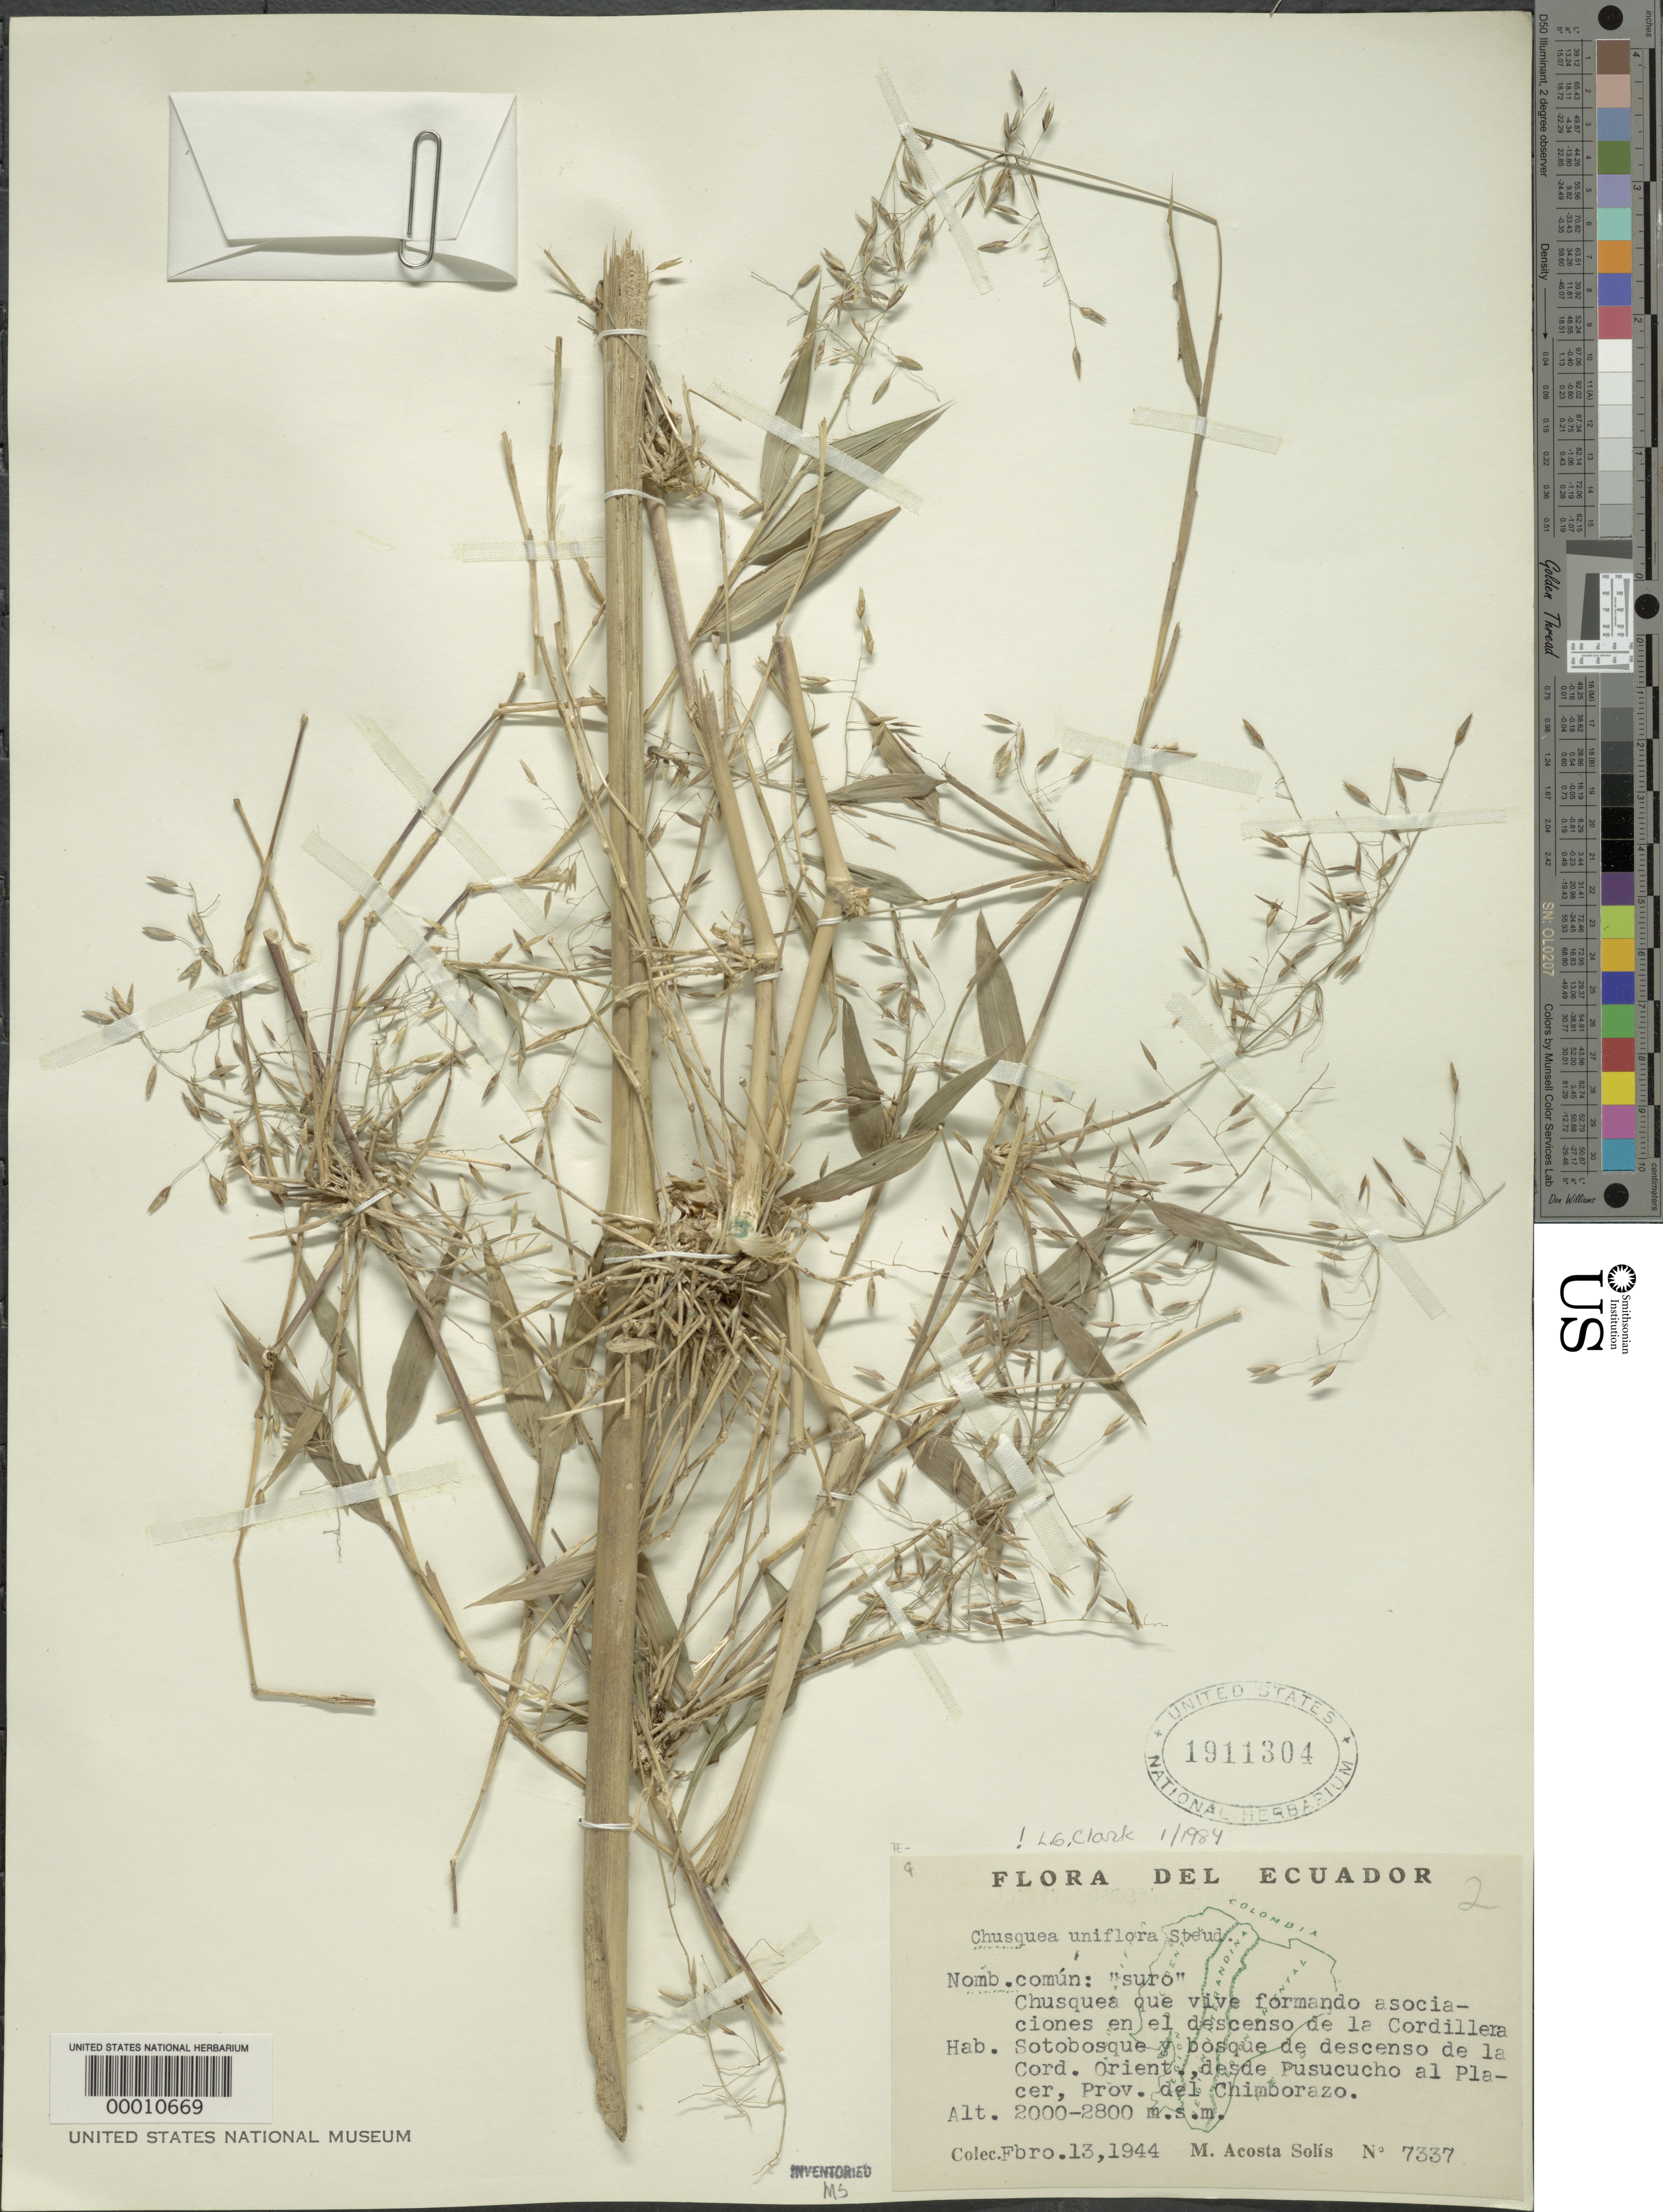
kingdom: Plantae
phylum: Tracheophyta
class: Liliopsida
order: Poales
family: Poaceae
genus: Chusquea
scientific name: Chusquea uniflora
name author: Steud.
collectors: M. Acosta Solis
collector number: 7337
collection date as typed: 13 Feb 1944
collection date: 1944-02-13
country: Ecuador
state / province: Chimborazo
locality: Pusucucho al Placer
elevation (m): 2000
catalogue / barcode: US 1911304